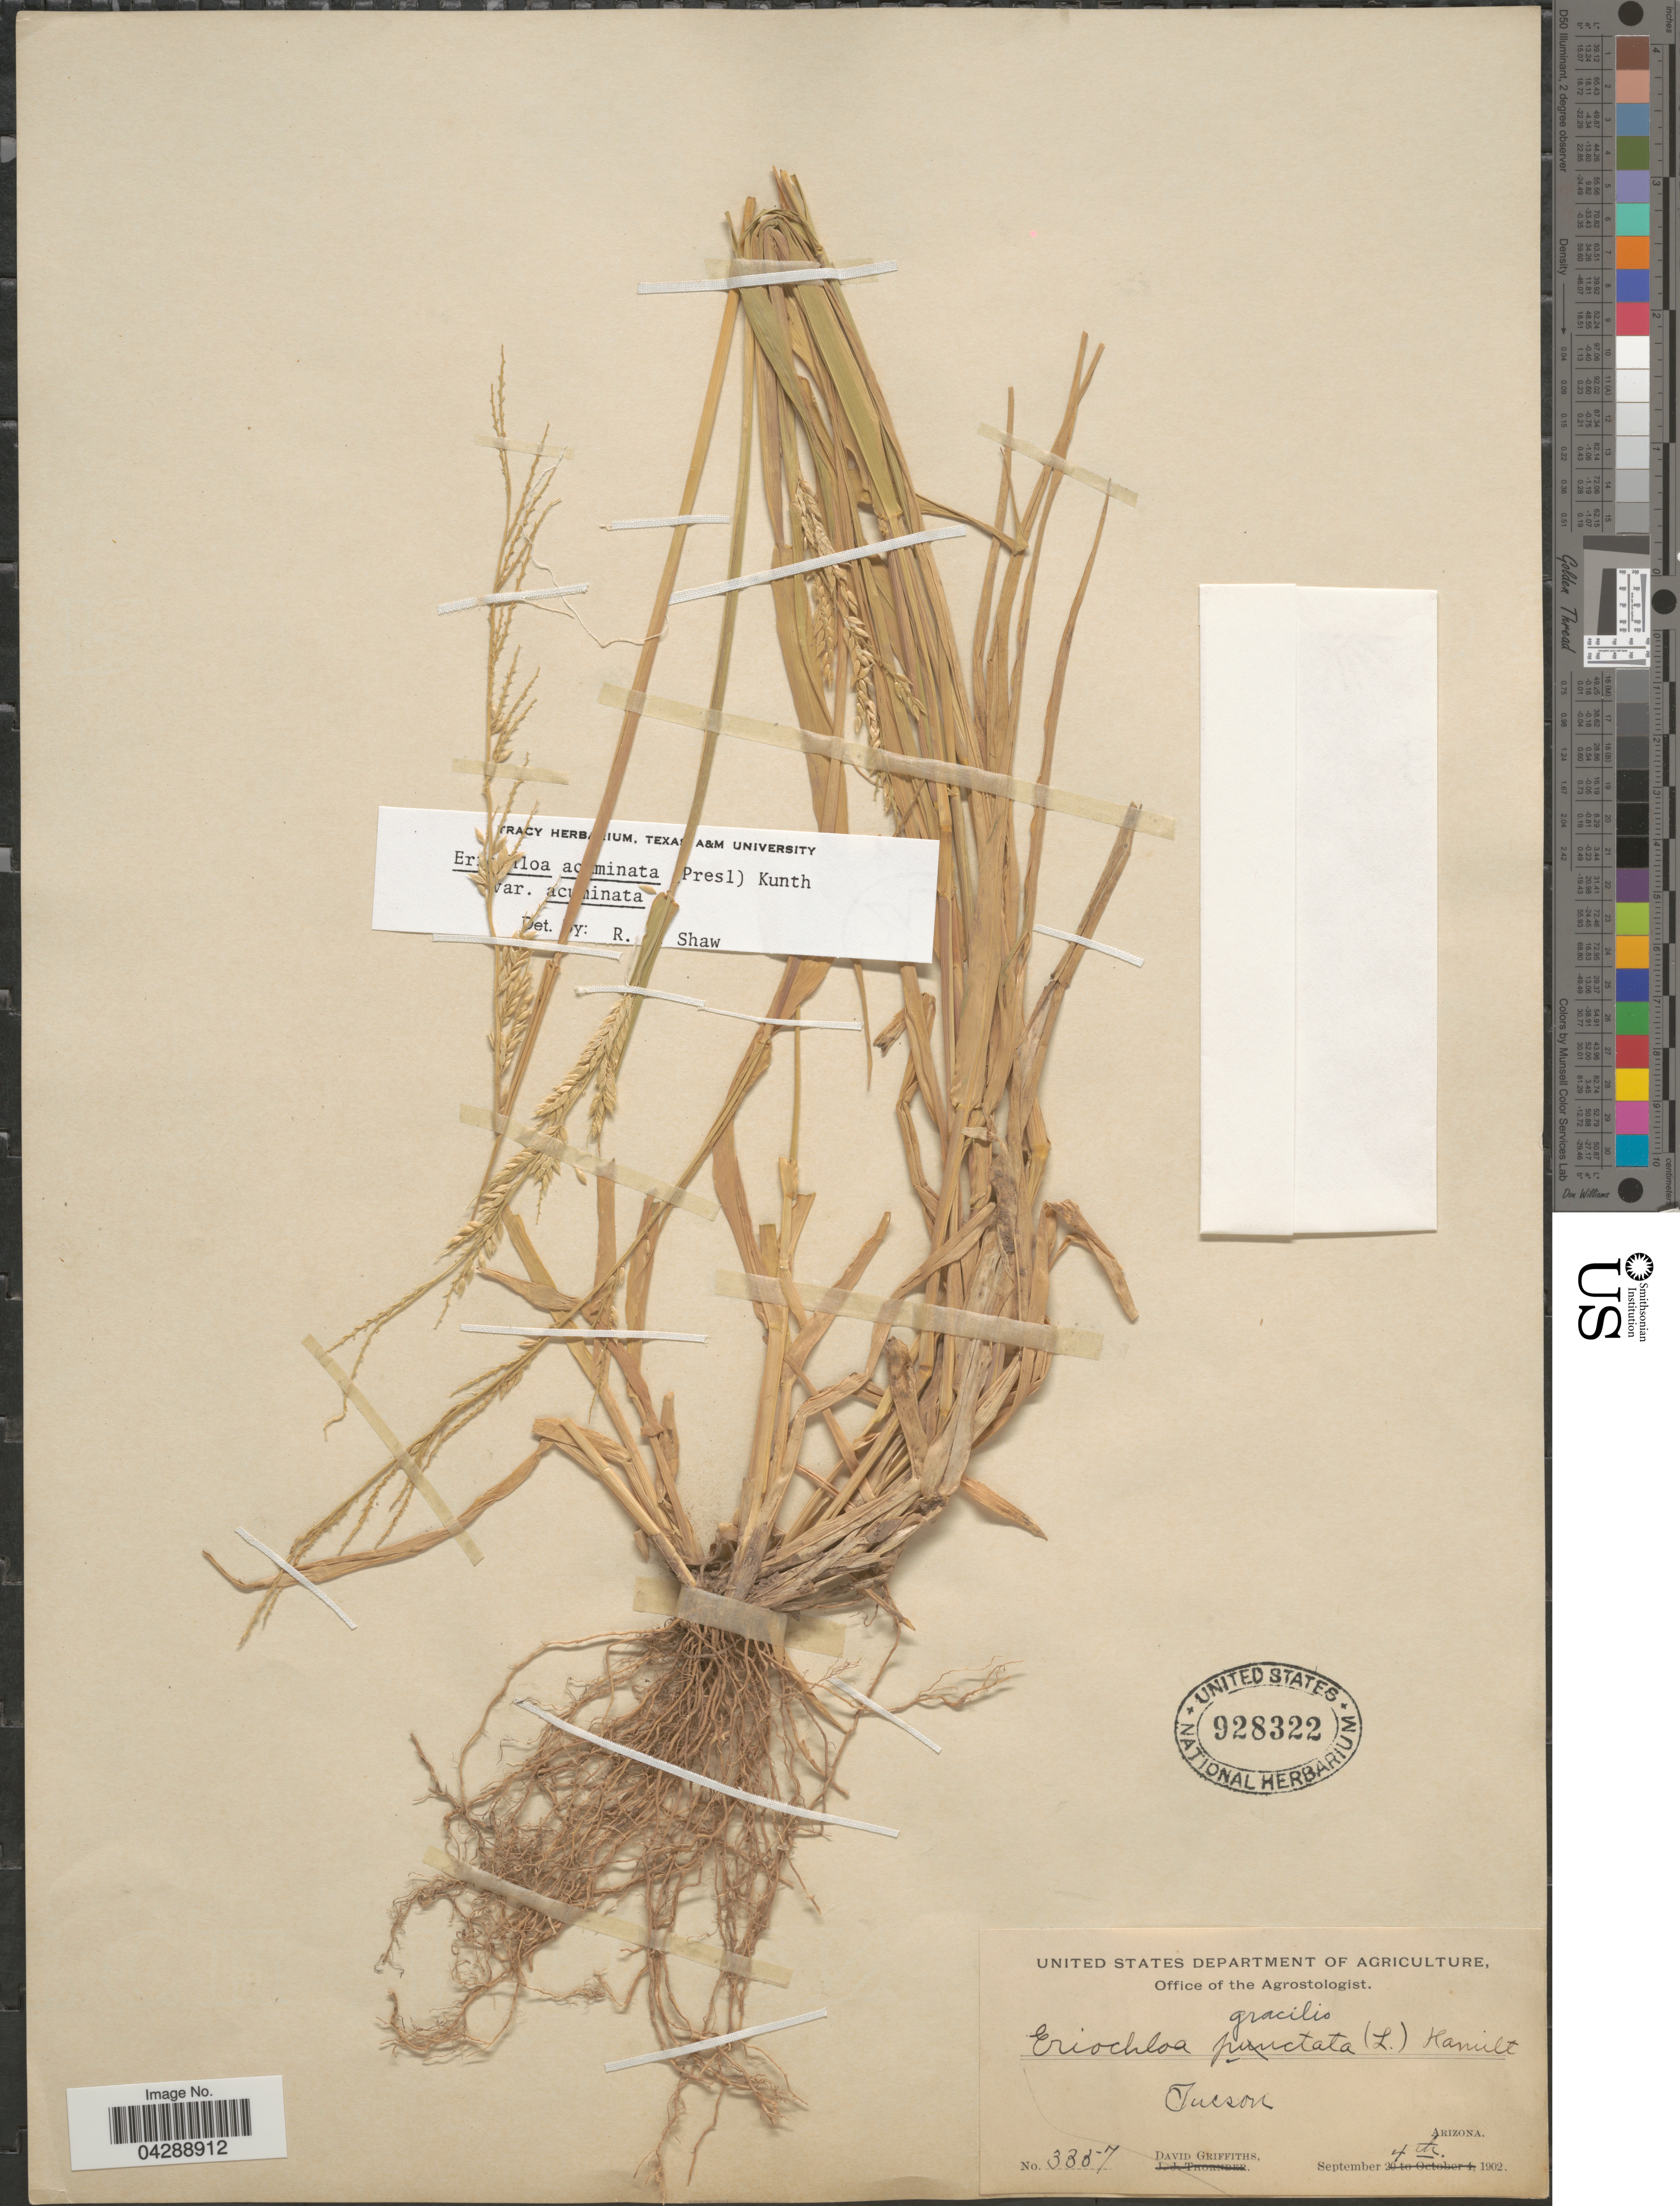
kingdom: Plantae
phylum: Tracheophyta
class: Liliopsida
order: Poales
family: Poaceae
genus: Eriochloa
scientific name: Eriochloa acuminata var. acuminata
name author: (J. Presl) Kunth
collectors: D. Griffiths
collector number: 3357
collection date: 1902-09-04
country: United States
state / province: Arizona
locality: Tucson.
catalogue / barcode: US 928322